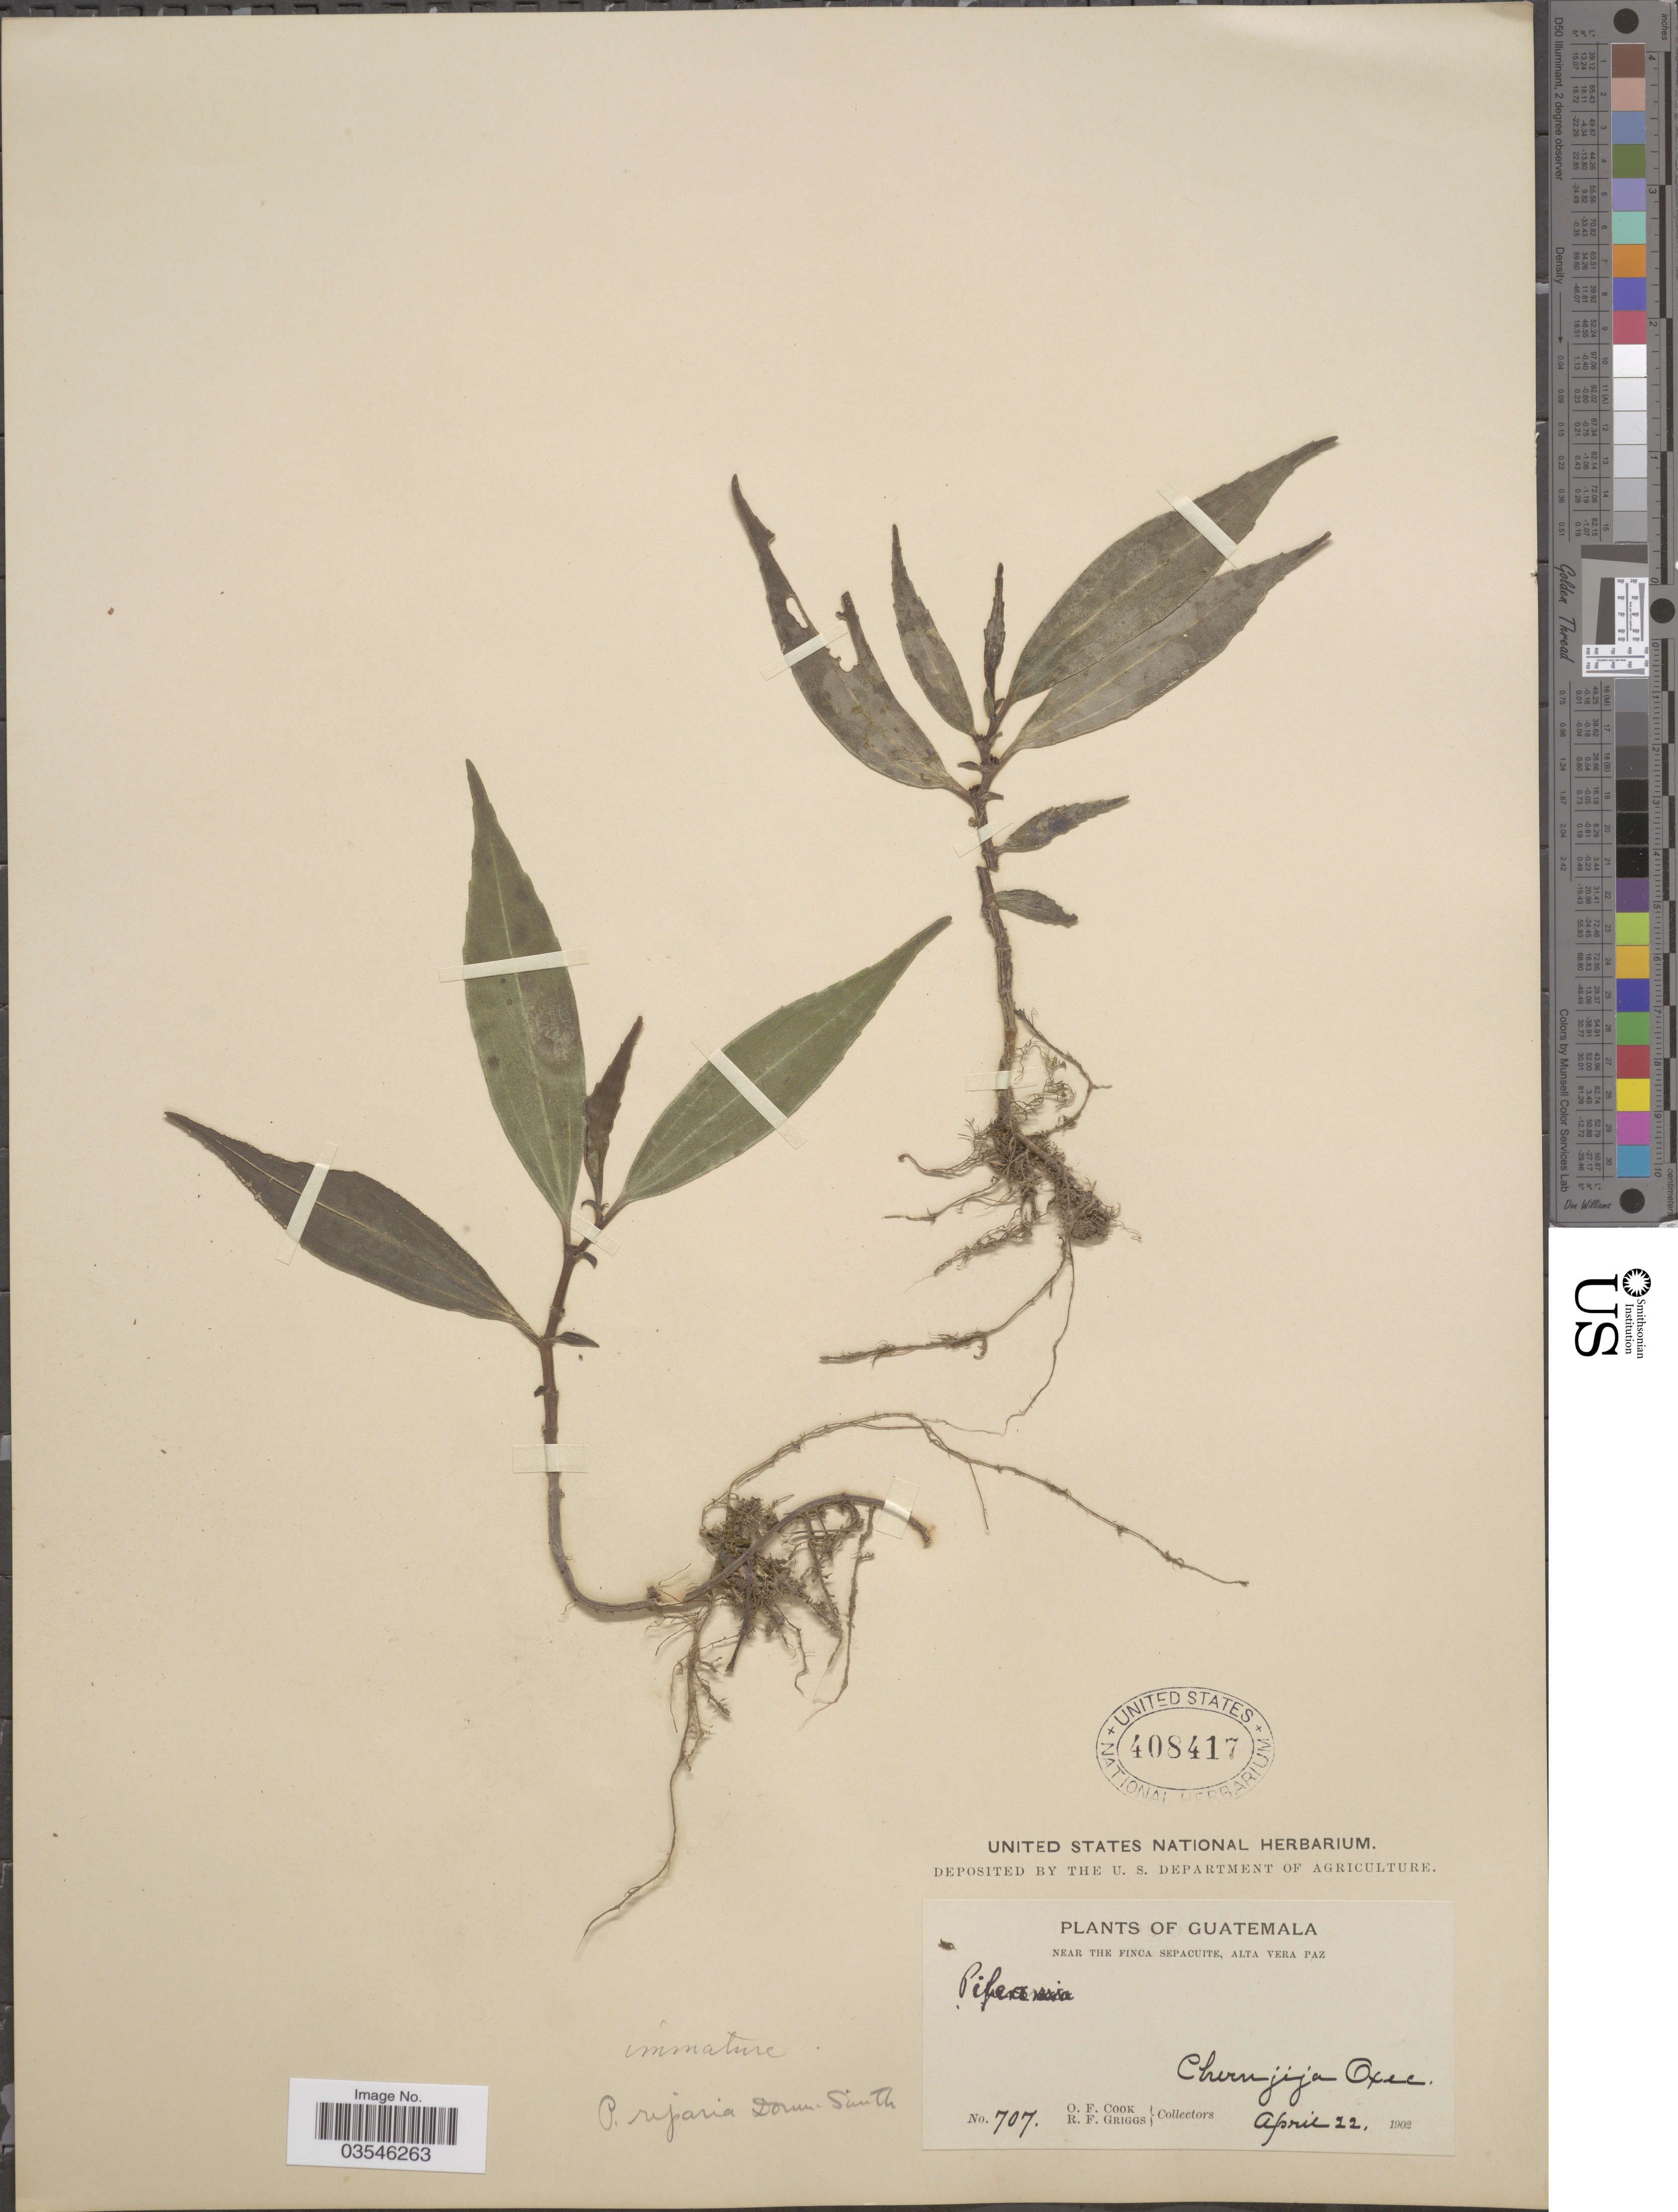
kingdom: Plantae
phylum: Tracheophyta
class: Magnoliopsida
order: Rosales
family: Urticaceae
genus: Pilea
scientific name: Pilea riparia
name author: Donn. Sm.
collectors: O. F. Cook & R. F. Griggs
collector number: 707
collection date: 1902-04-22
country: Guatemala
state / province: Alta Verapaz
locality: Near the Finca Sepacuite, Alta Vera Paz. Cherujija Oxec.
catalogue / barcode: US 408417